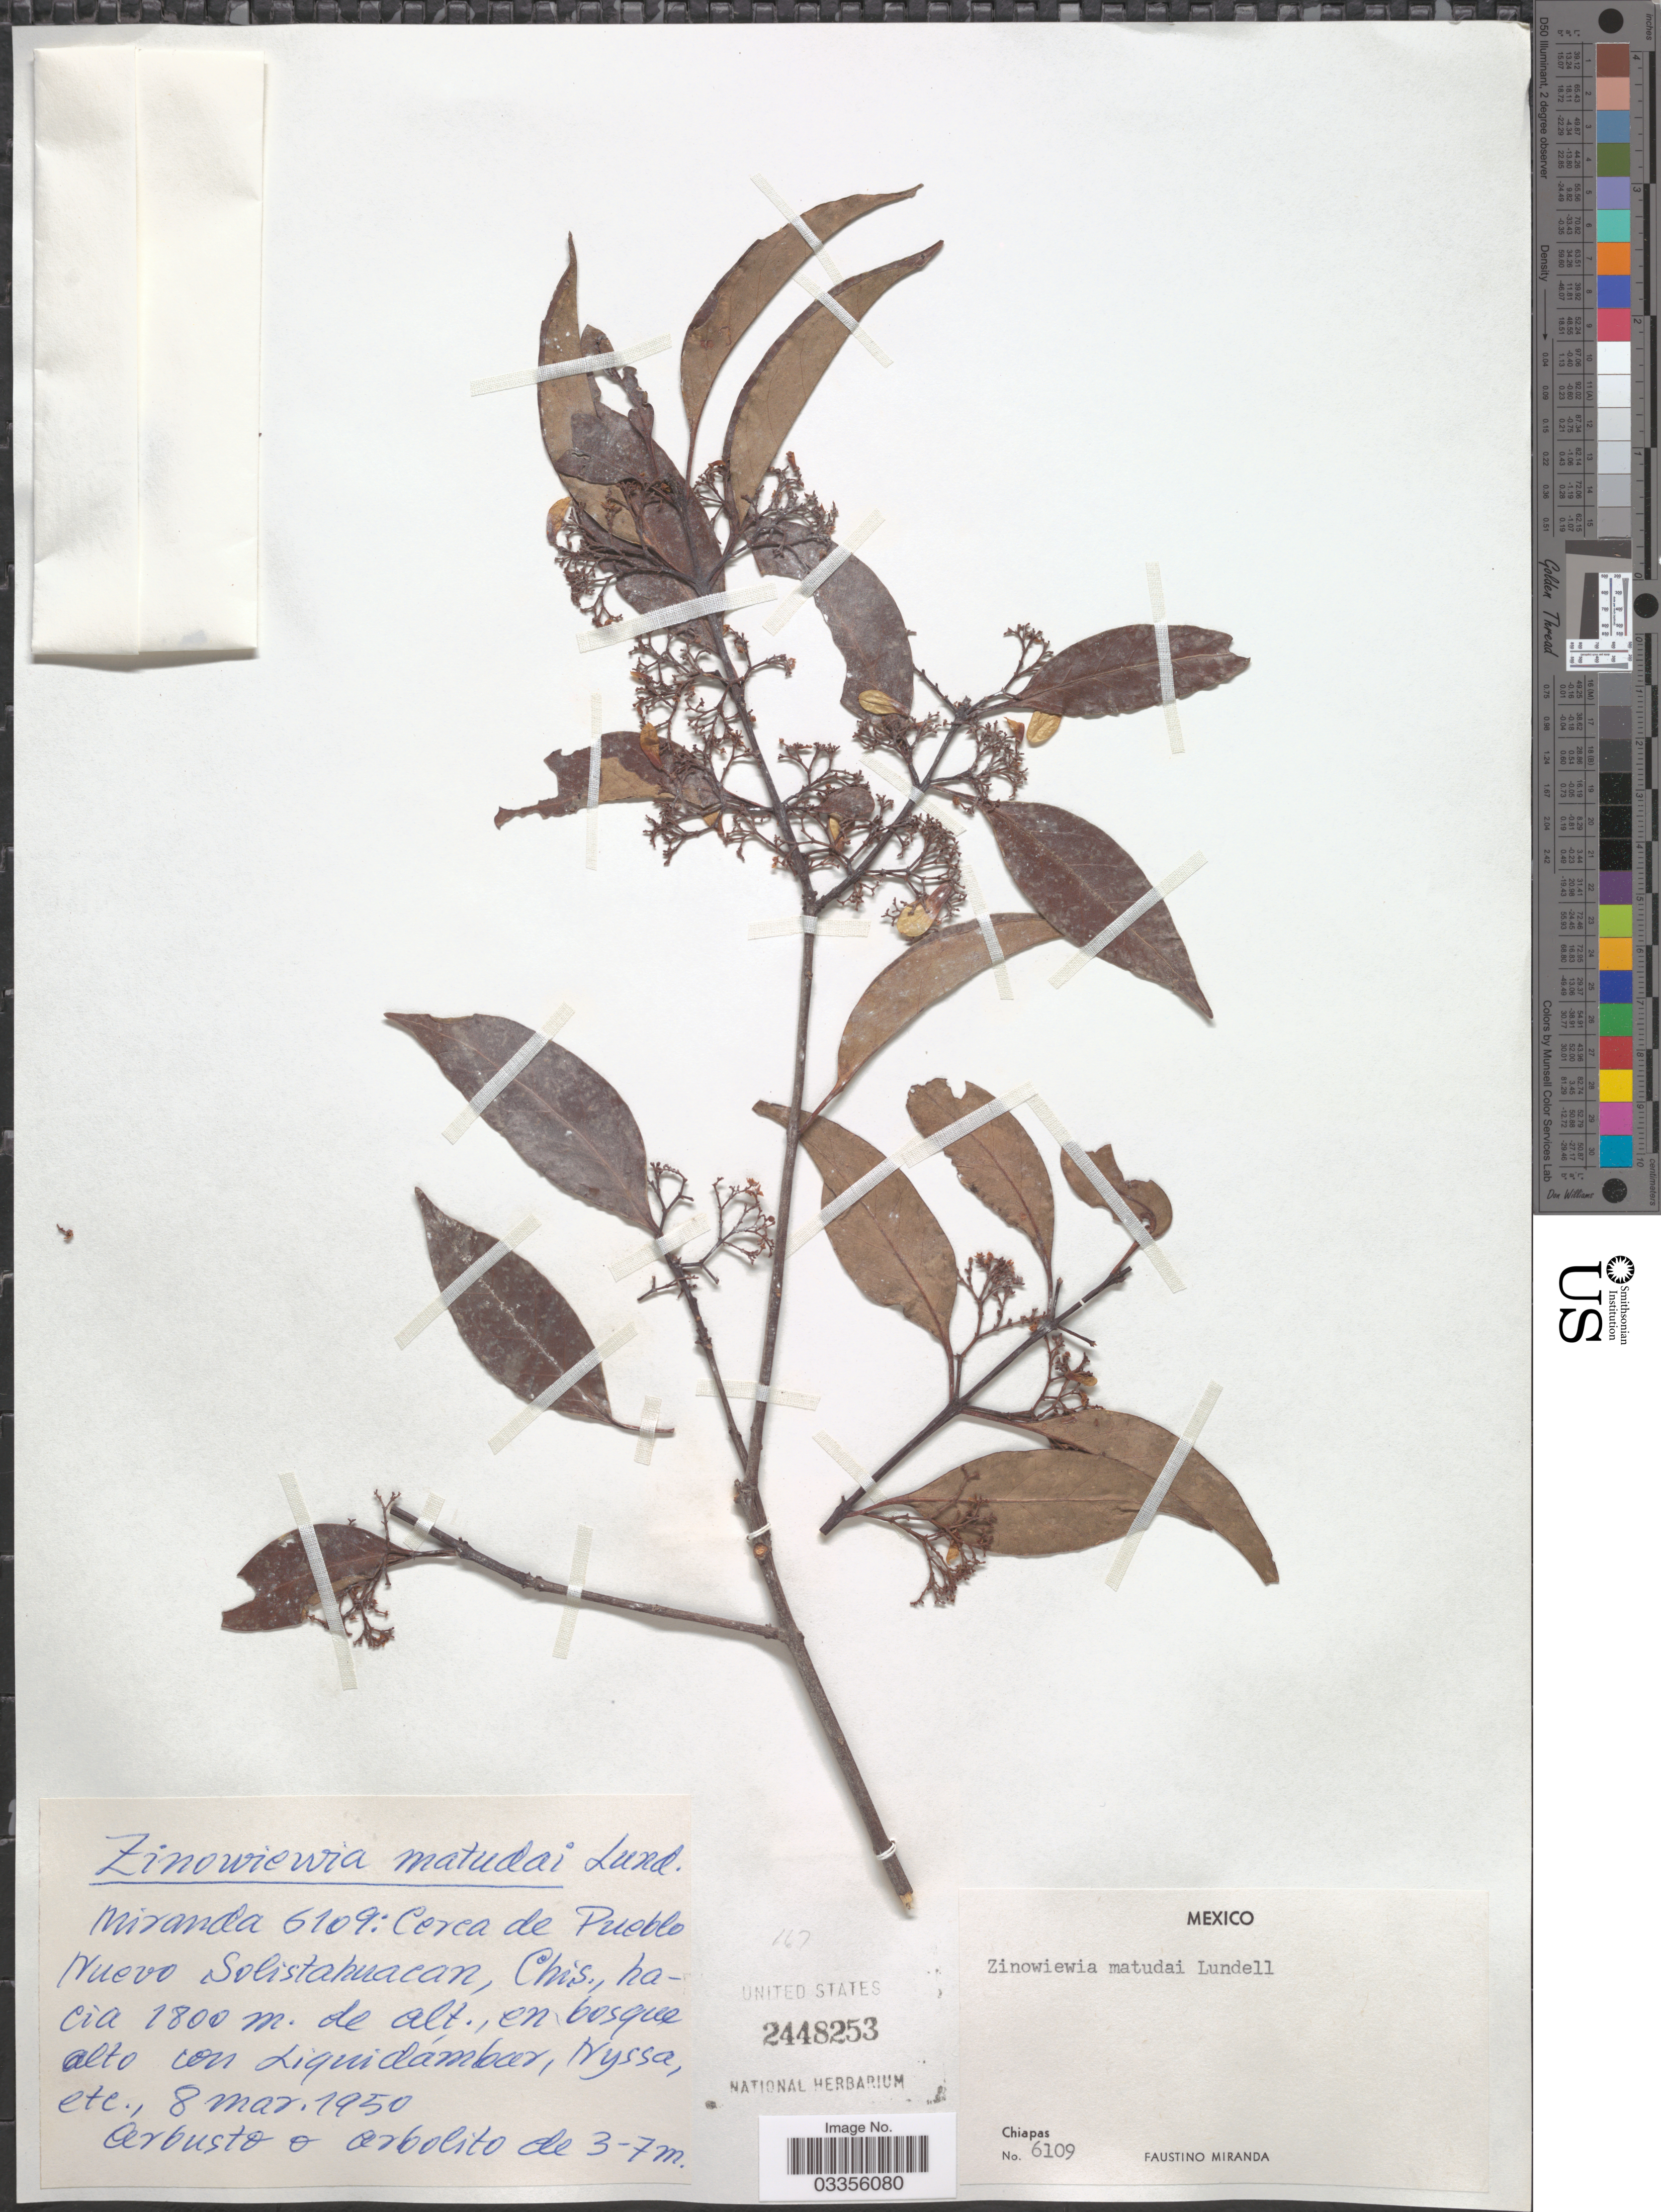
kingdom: Plantae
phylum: Tracheophyta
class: Magnoliopsida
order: Celastrales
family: Celastraceae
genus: Zinowiewia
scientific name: Zinowiewia matudae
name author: Lundell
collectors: F. Miranda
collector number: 6109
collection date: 1950-03-08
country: Mexico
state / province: Chiapas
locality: Cerca de Pueblo Nuevo Solistahuacan.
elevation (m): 1800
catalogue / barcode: US 2448253